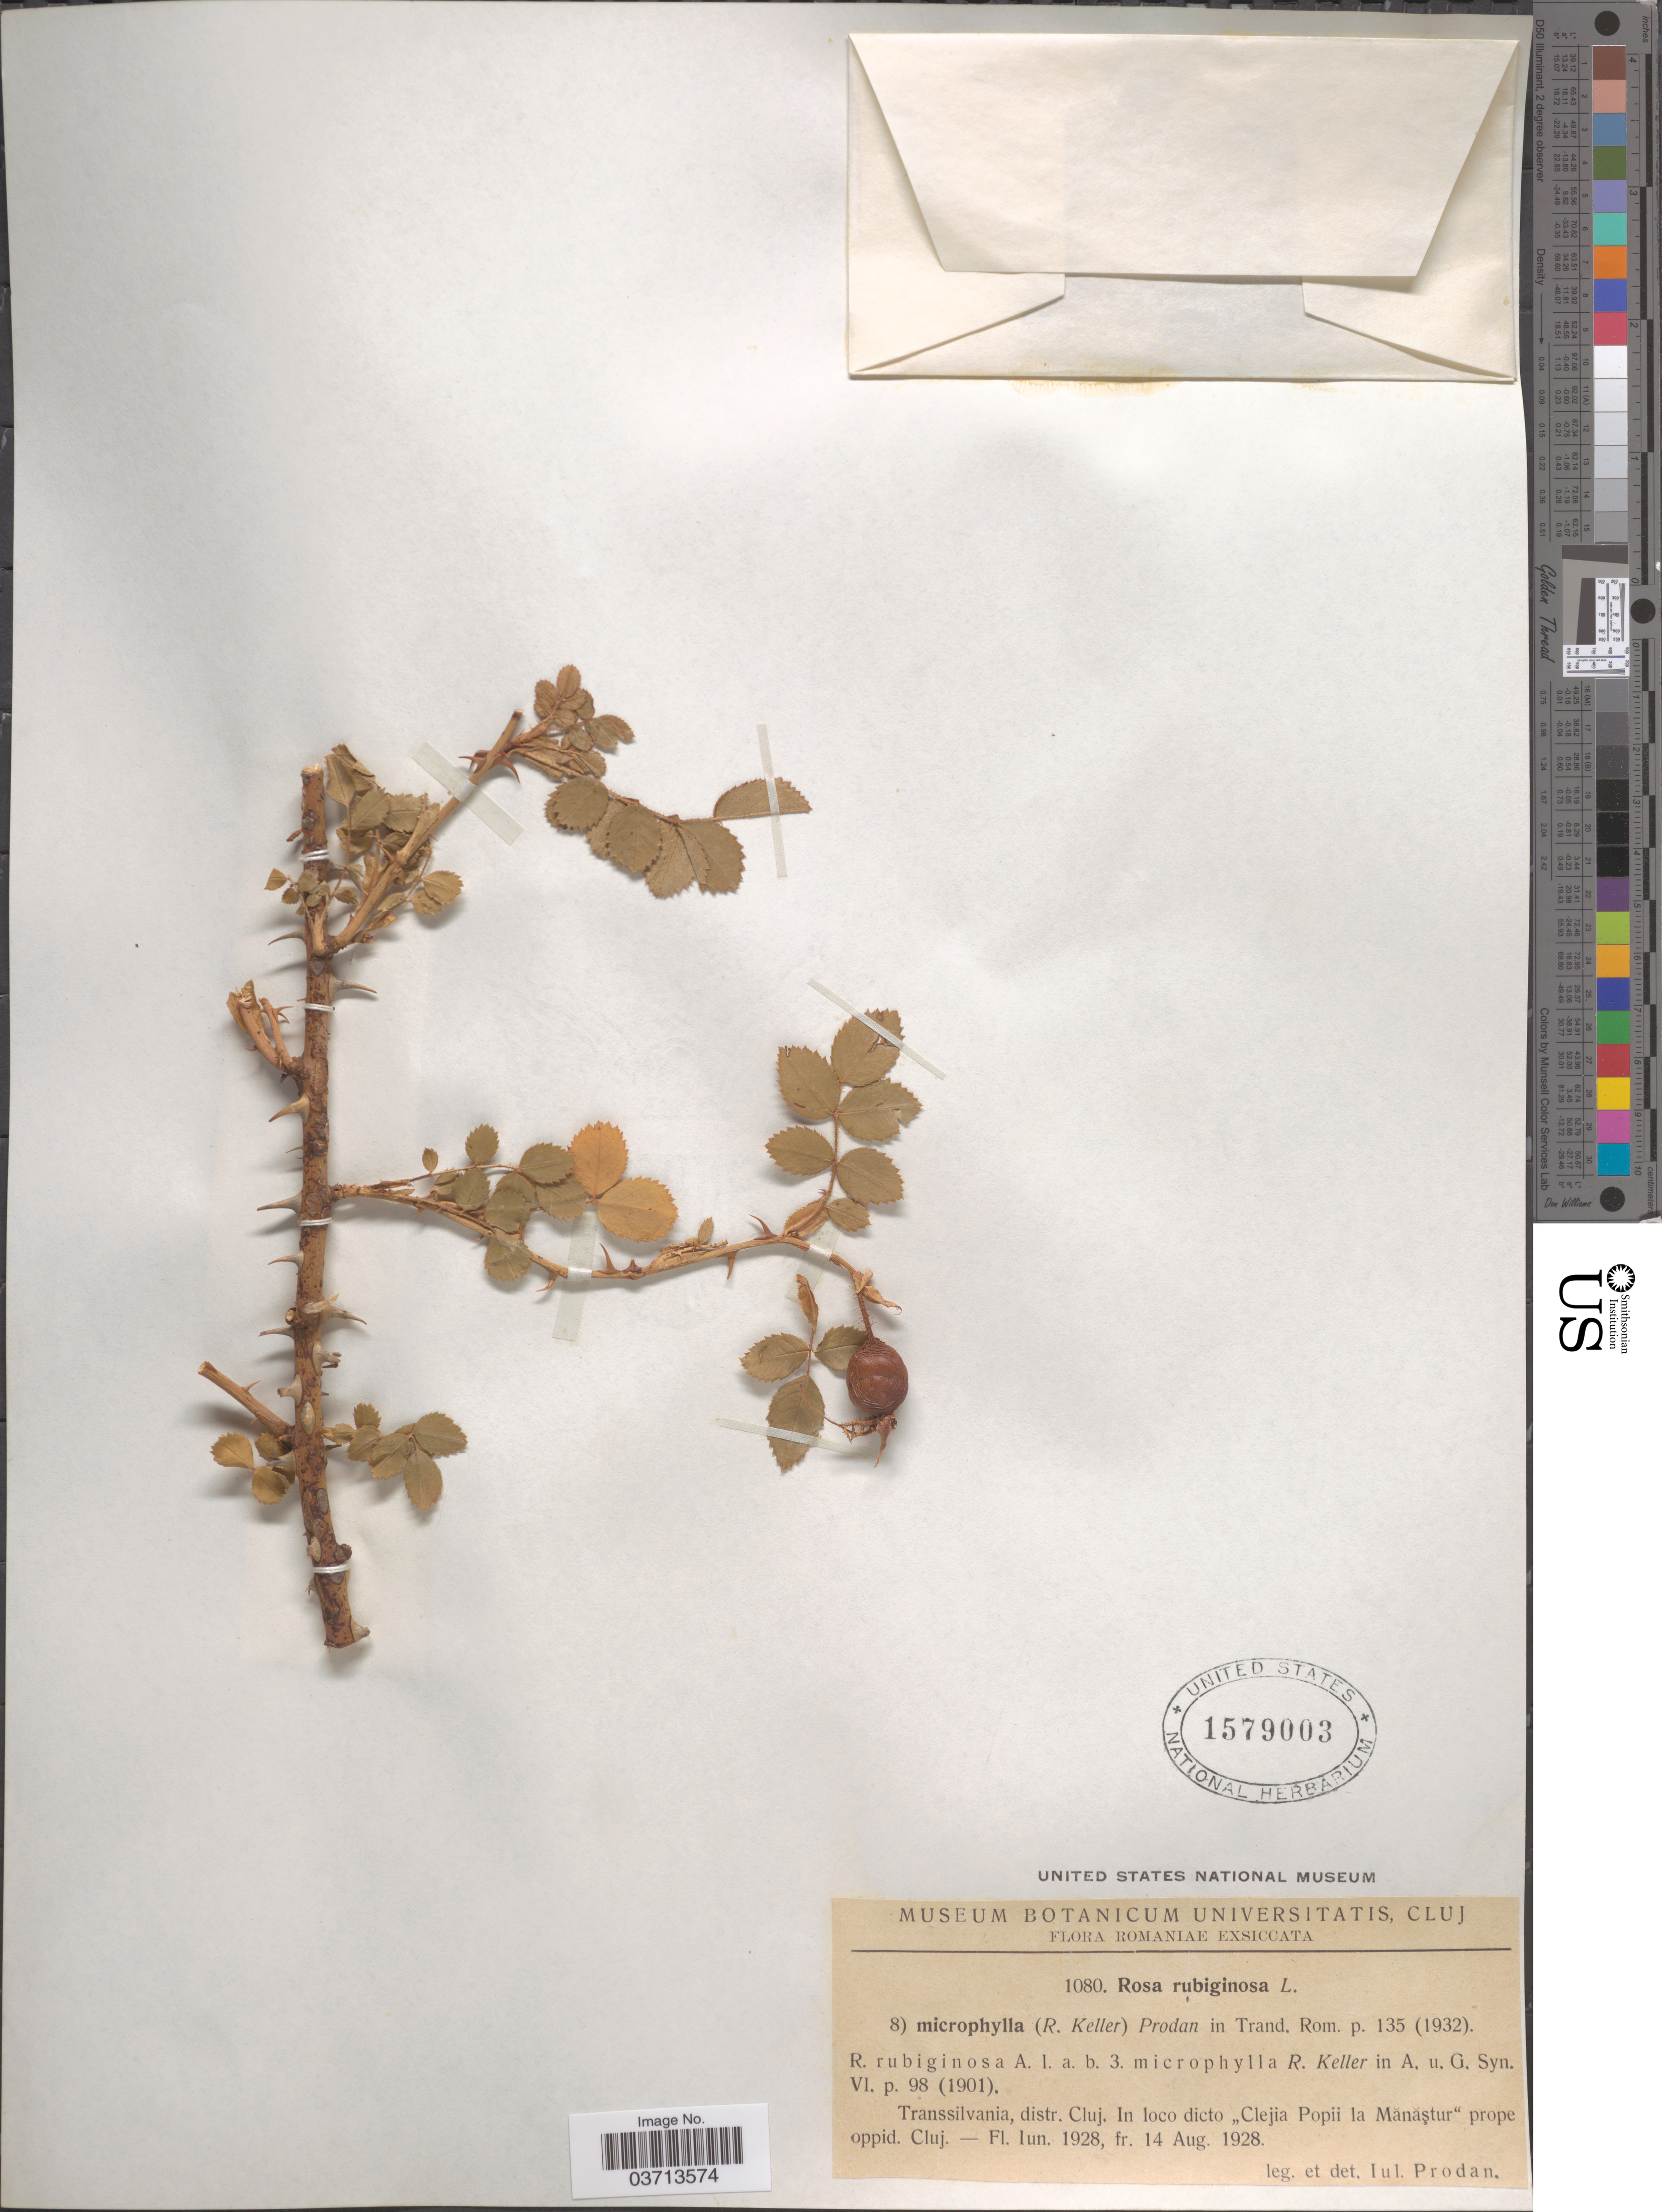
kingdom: Plantae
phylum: Tracheophyta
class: Magnoliopsida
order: Rosales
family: Rosaceae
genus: Rosa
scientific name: Rosa rubiginosa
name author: L.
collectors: J. Prodan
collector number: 1080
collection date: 1928-06/1928-08-14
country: Romania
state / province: Cluj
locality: Transsilvania, distr. Cluj. In loco dicto "Clejia Popii la Mănăştur" prope oppid. Cluj.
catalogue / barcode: US 1579003